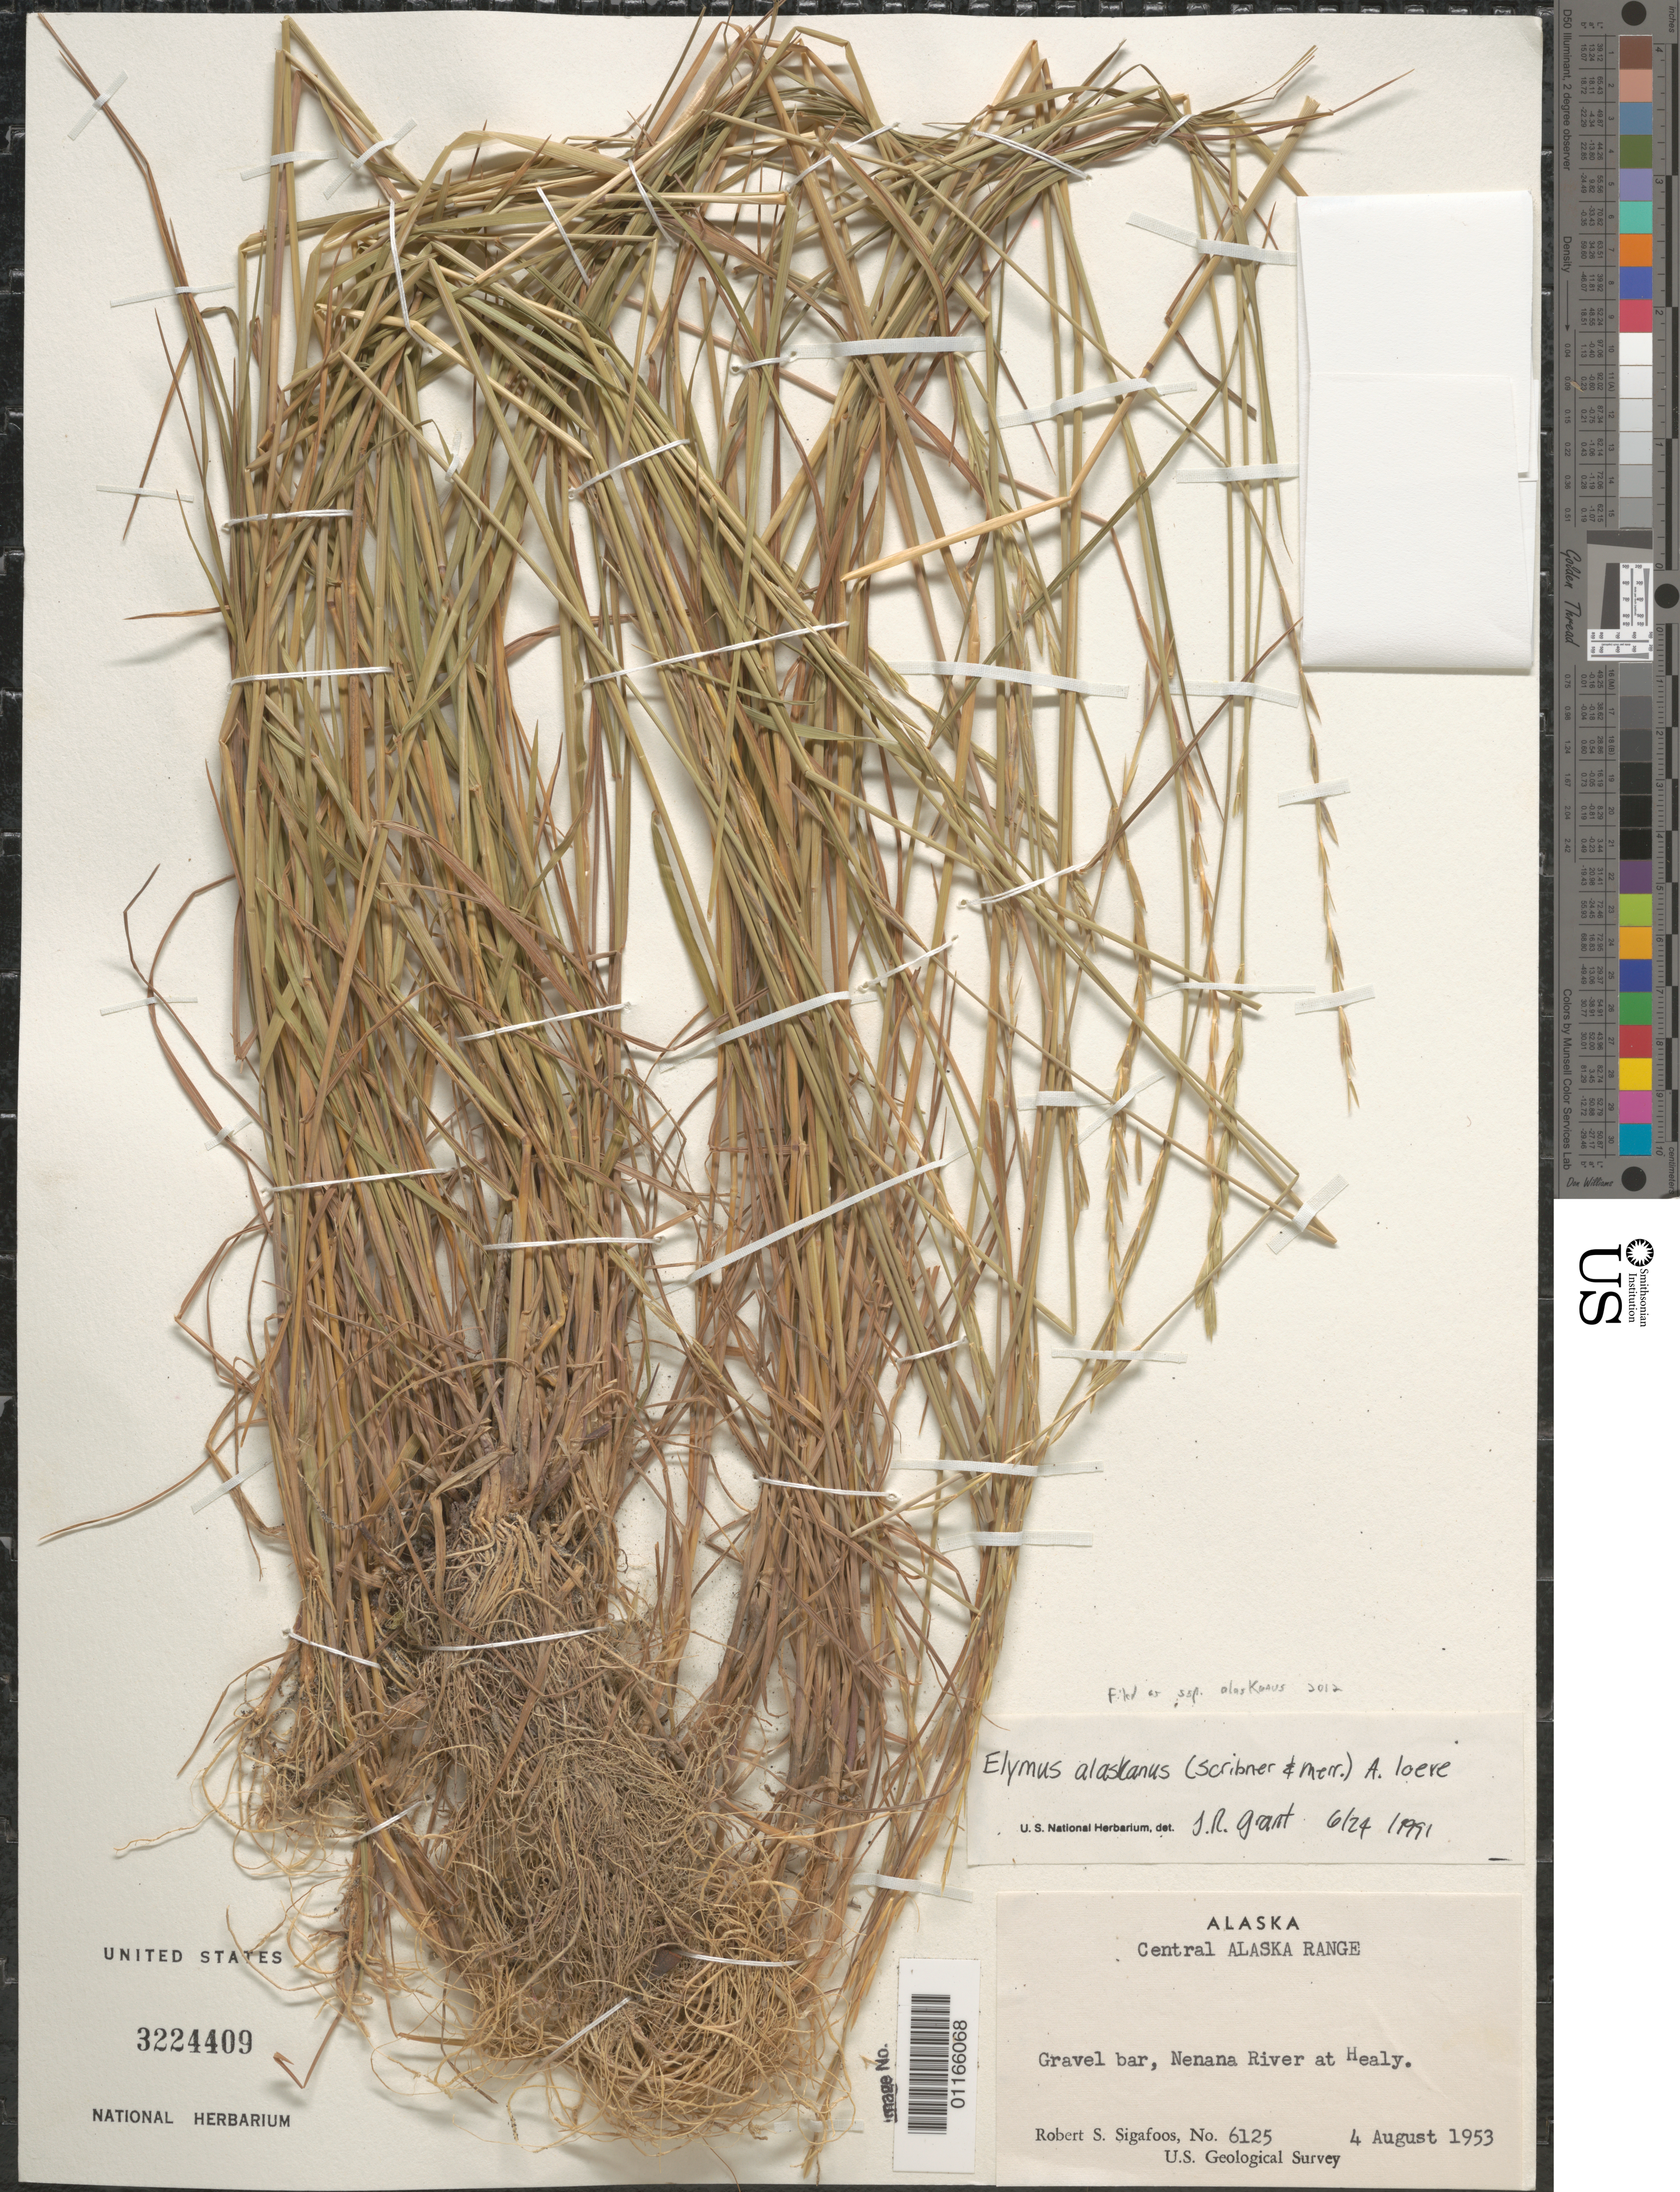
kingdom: Plantae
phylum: Tracheophyta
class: Liliopsida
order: Poales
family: Poaceae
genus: Elymus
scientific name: Elymus alaskanus subsp. alaskanus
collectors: R. Sigafoos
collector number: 6125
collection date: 1953-08-04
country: United States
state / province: Alaska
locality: Nenana River at Healy.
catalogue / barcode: US 3224409